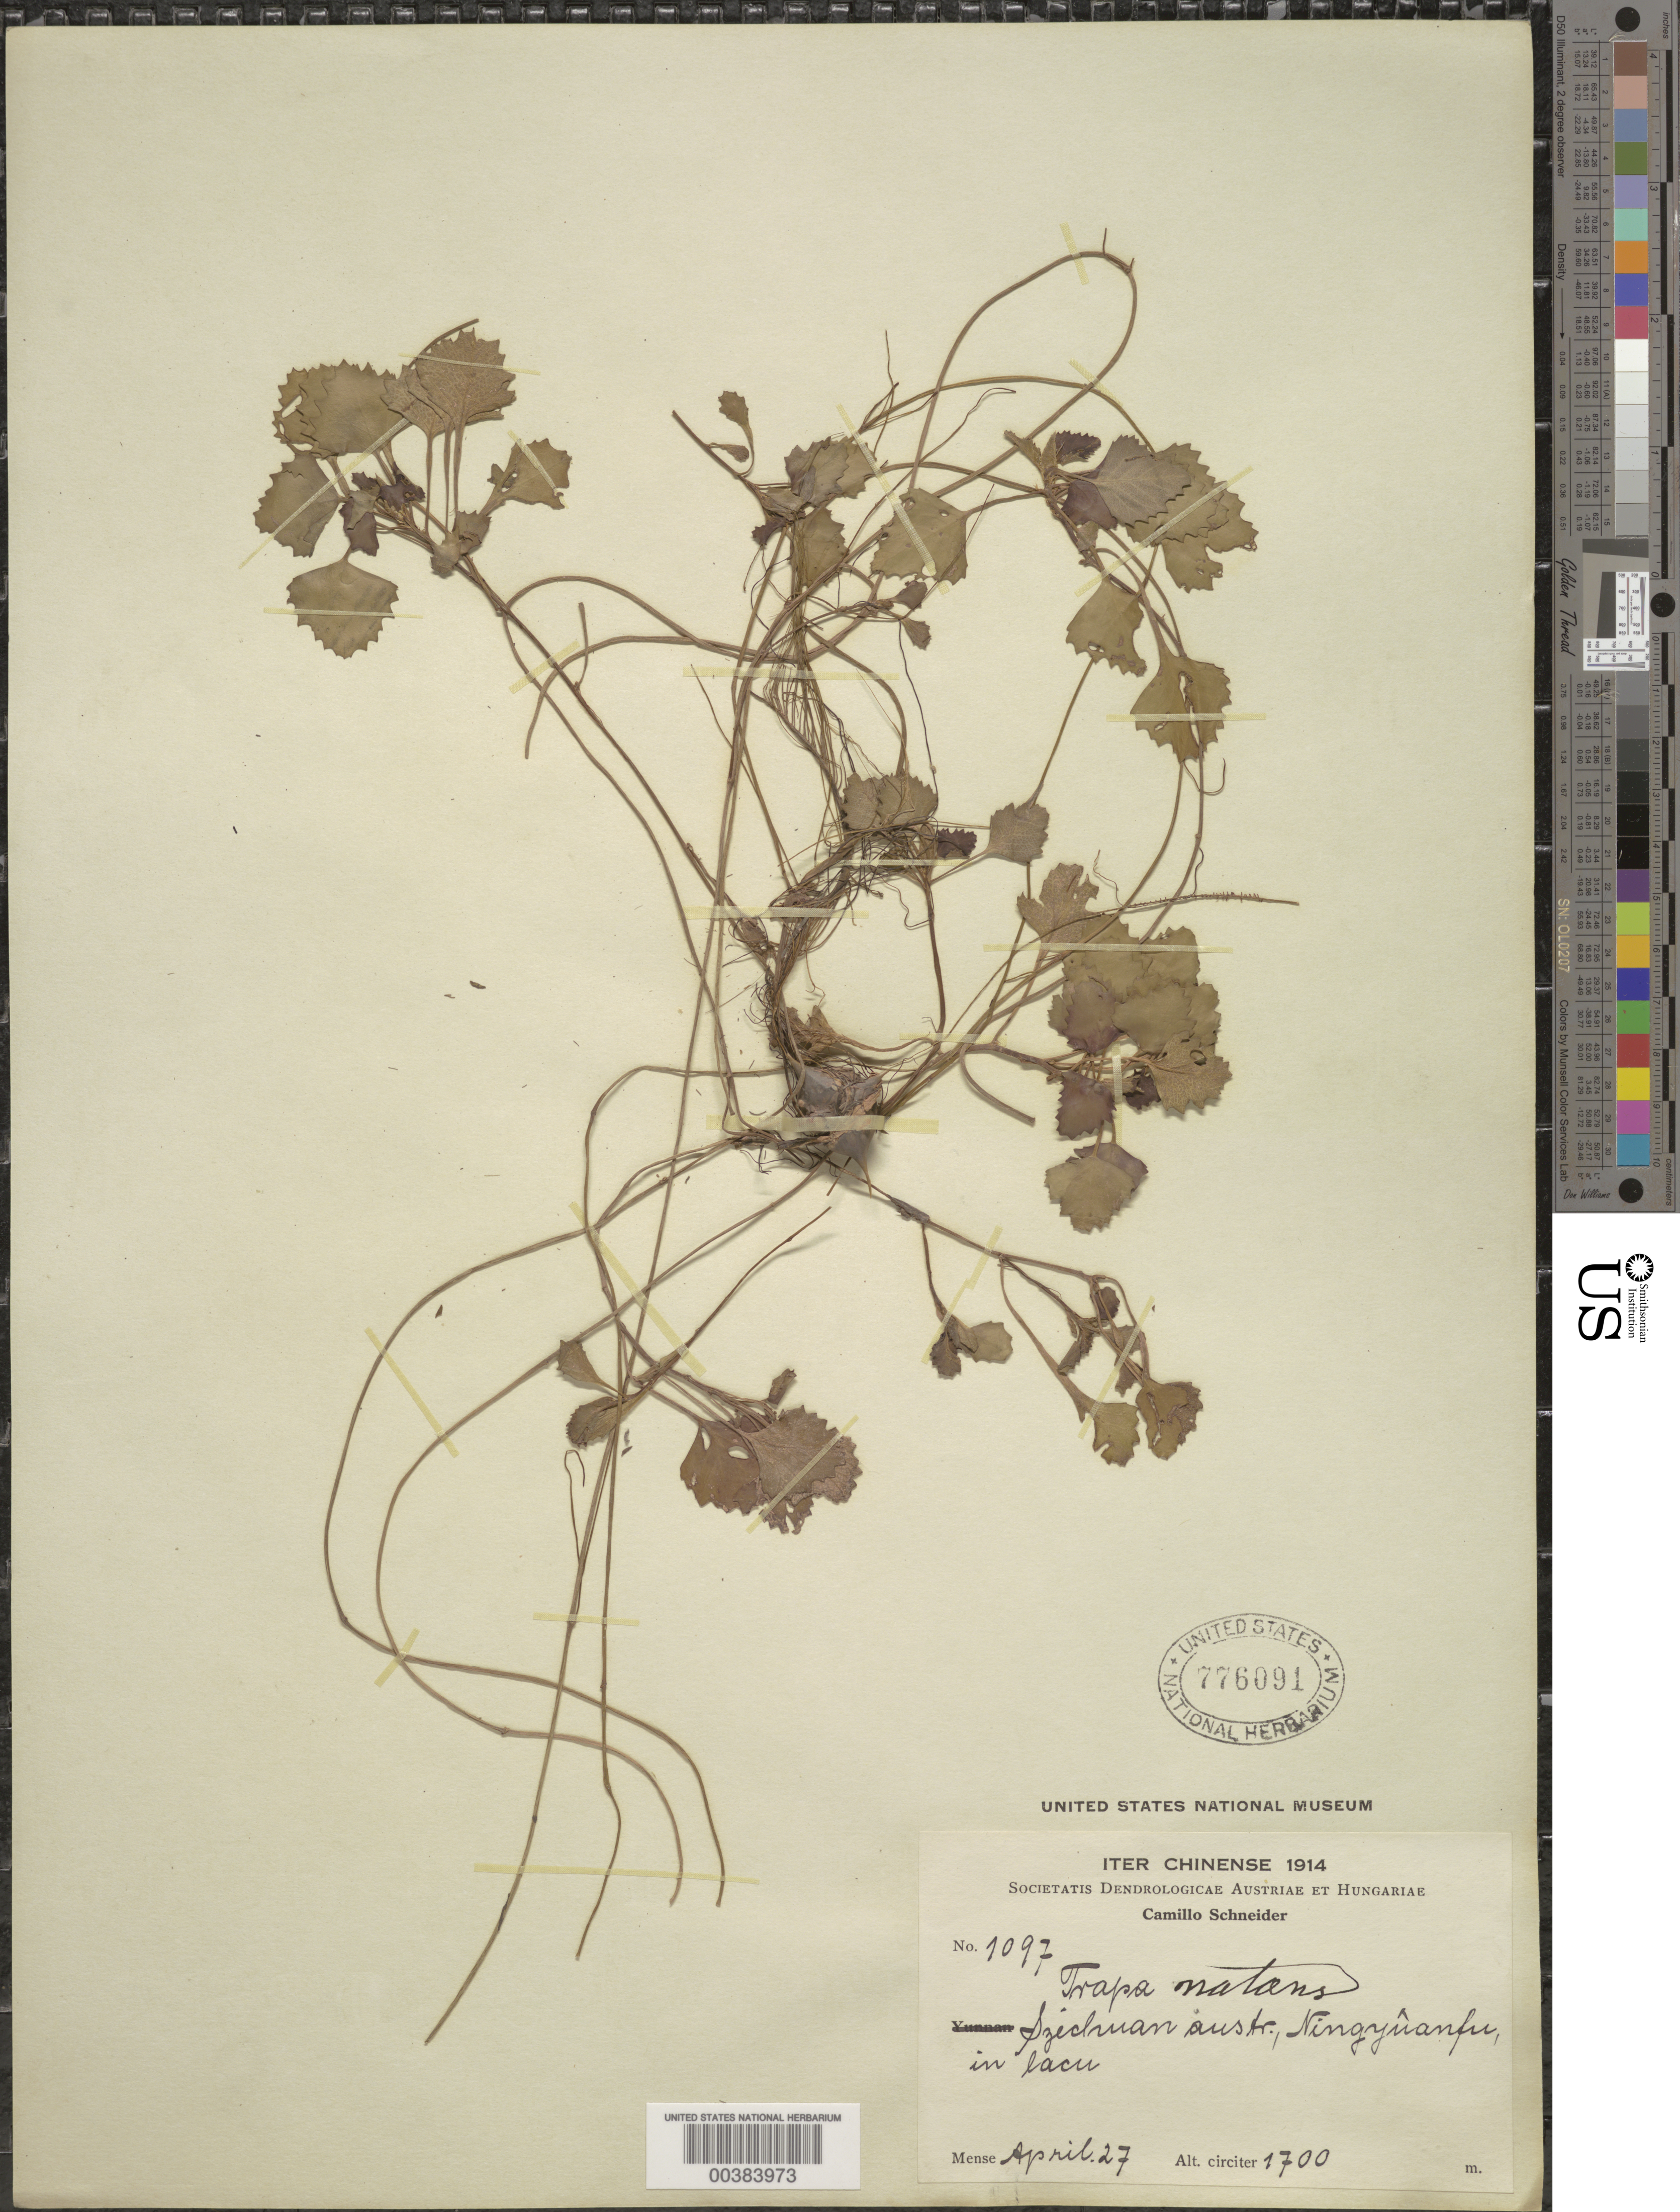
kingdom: Plantae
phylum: Tracheophyta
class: Magnoliopsida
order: Myrtales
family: Lythraceae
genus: Trapa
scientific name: Trapa natans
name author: L.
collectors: C. K. Schneider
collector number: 1097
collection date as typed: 27 Apr 1914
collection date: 1914-04-27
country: China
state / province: Sichuan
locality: Ningyuanfu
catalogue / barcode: US 776091